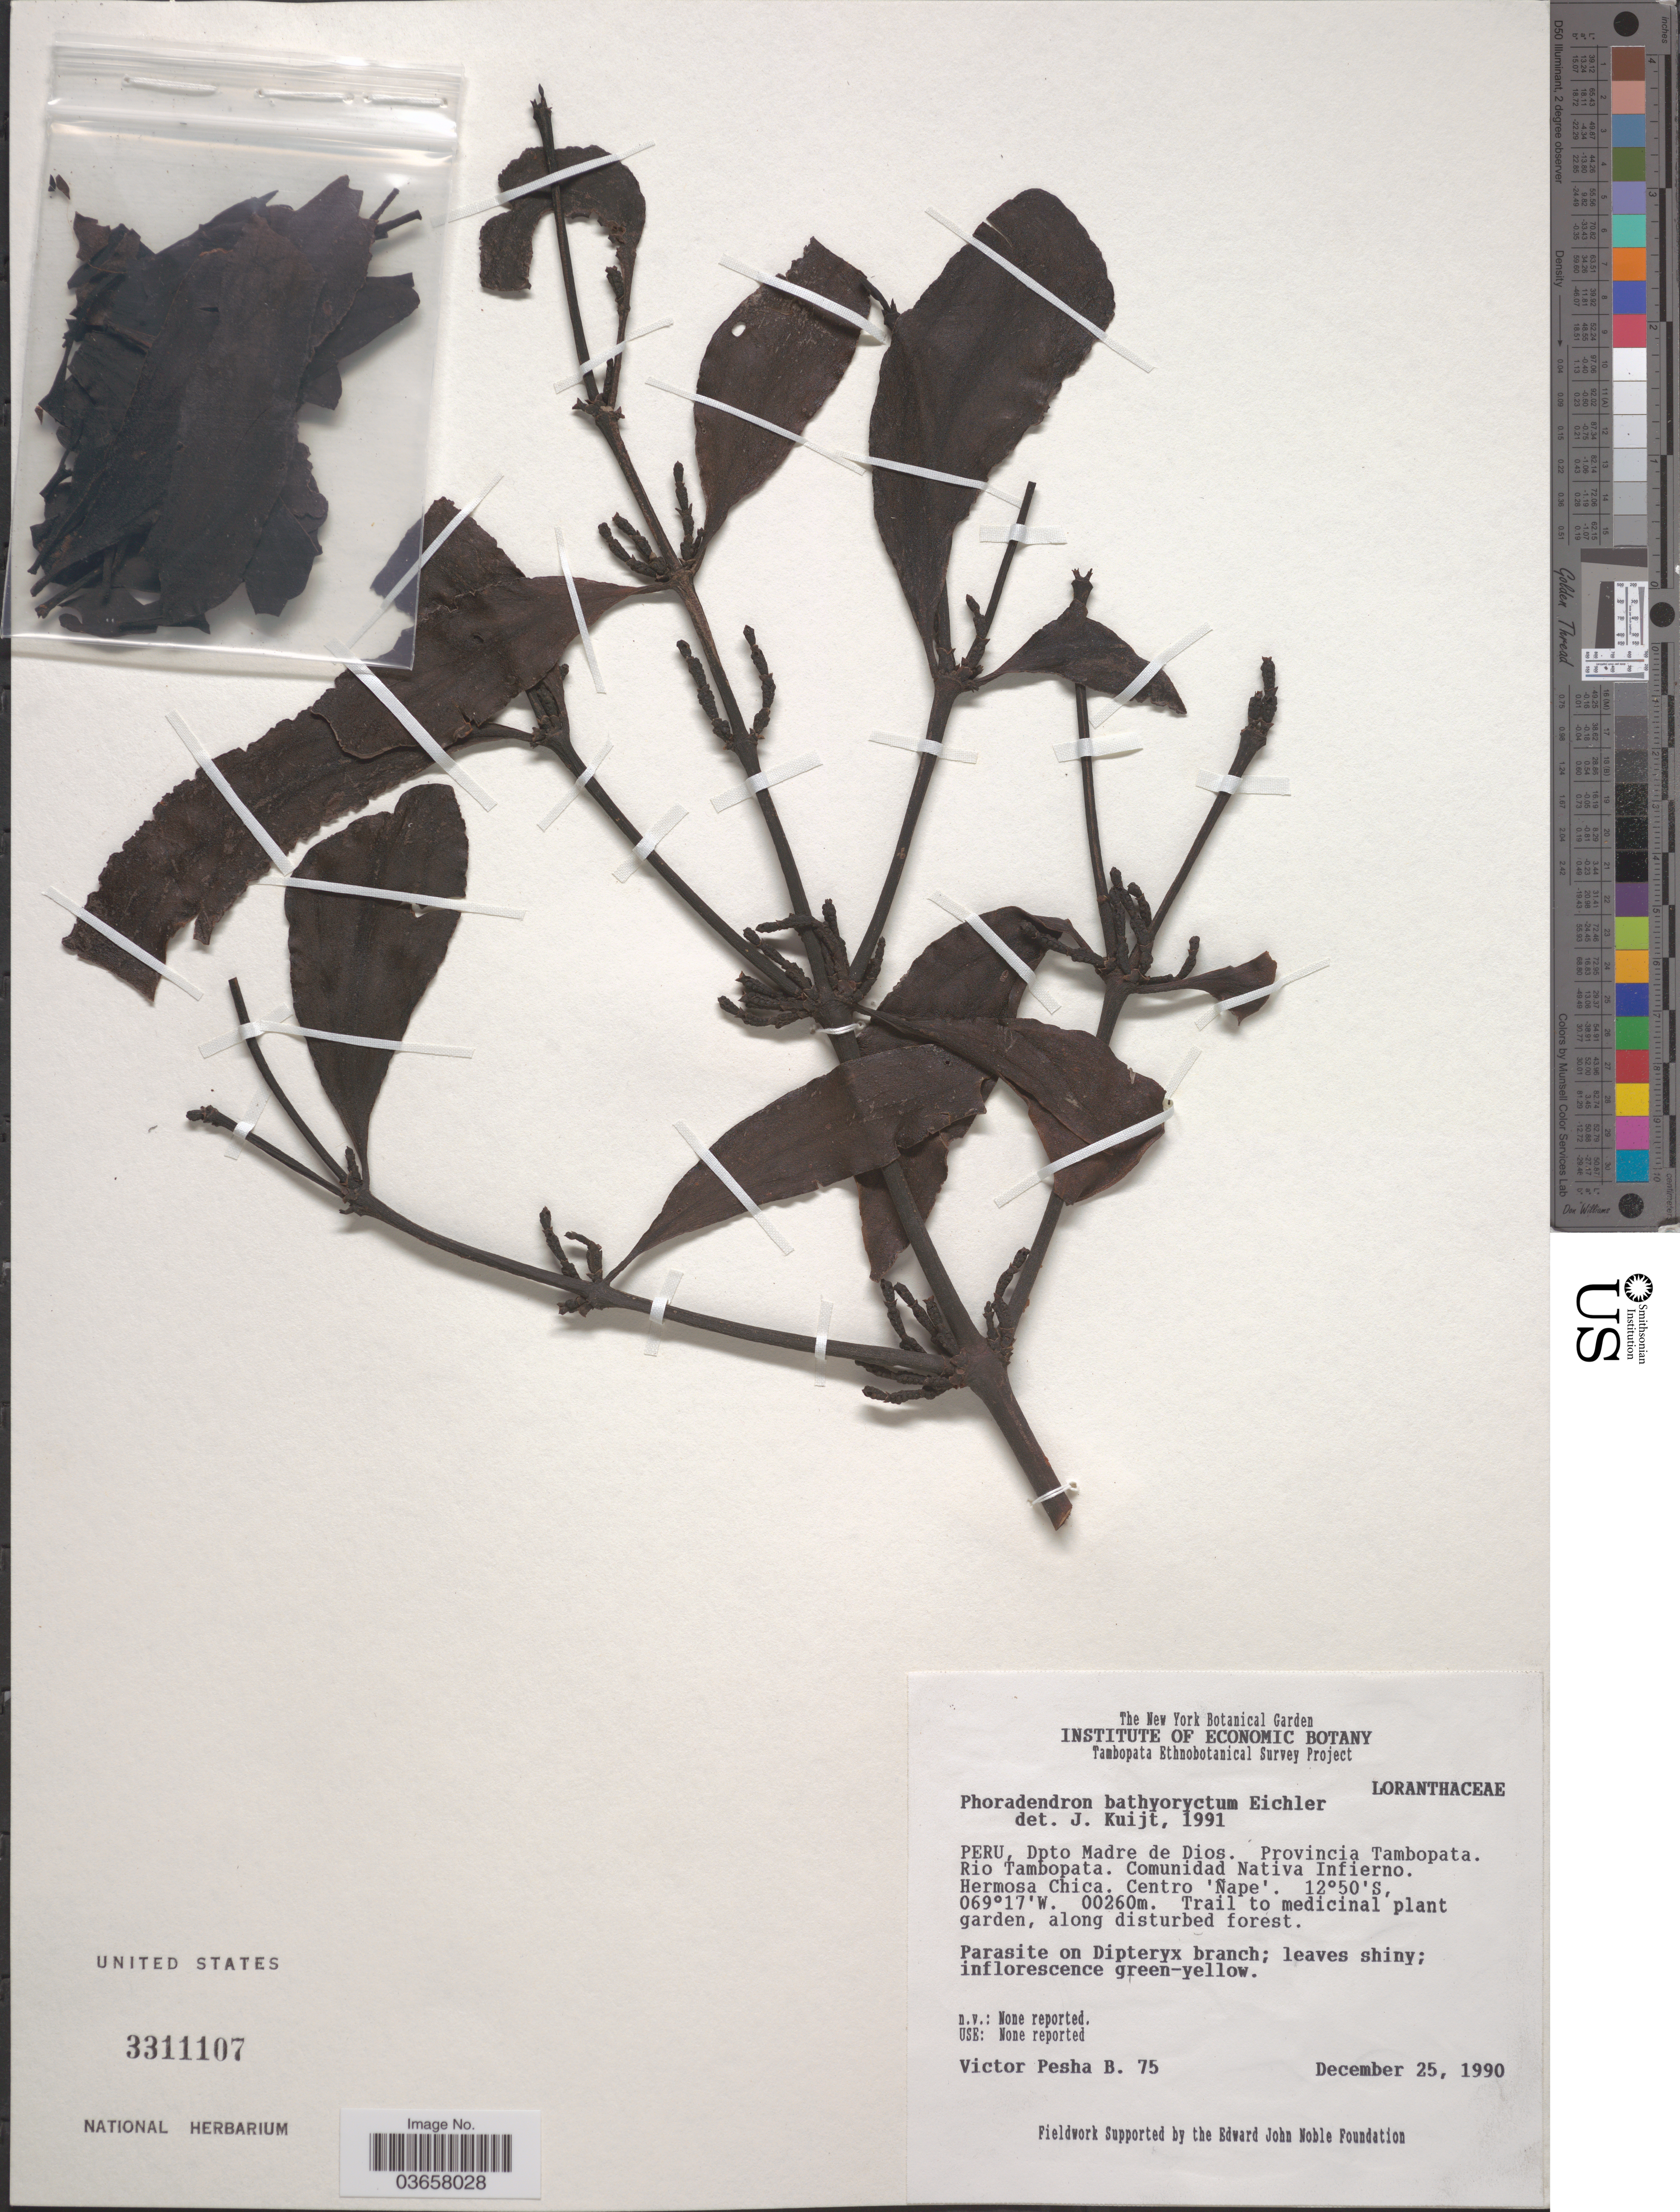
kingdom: Plantae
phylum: Tracheophyta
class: Magnoliopsida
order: Santalales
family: Viscaceae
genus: Phoradendron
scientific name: Phoradendron bathyoryctorum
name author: Eichler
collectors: V. Pesha B.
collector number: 75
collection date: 1990-12-25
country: Peru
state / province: Madre de Dios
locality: Dpto Madre de Dios. Provincia Tambopata. Rio Tambopata. Comunidad Nativa Infierno. Hermosa Chica. Centro 'Nape'.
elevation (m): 260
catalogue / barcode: US 3311107